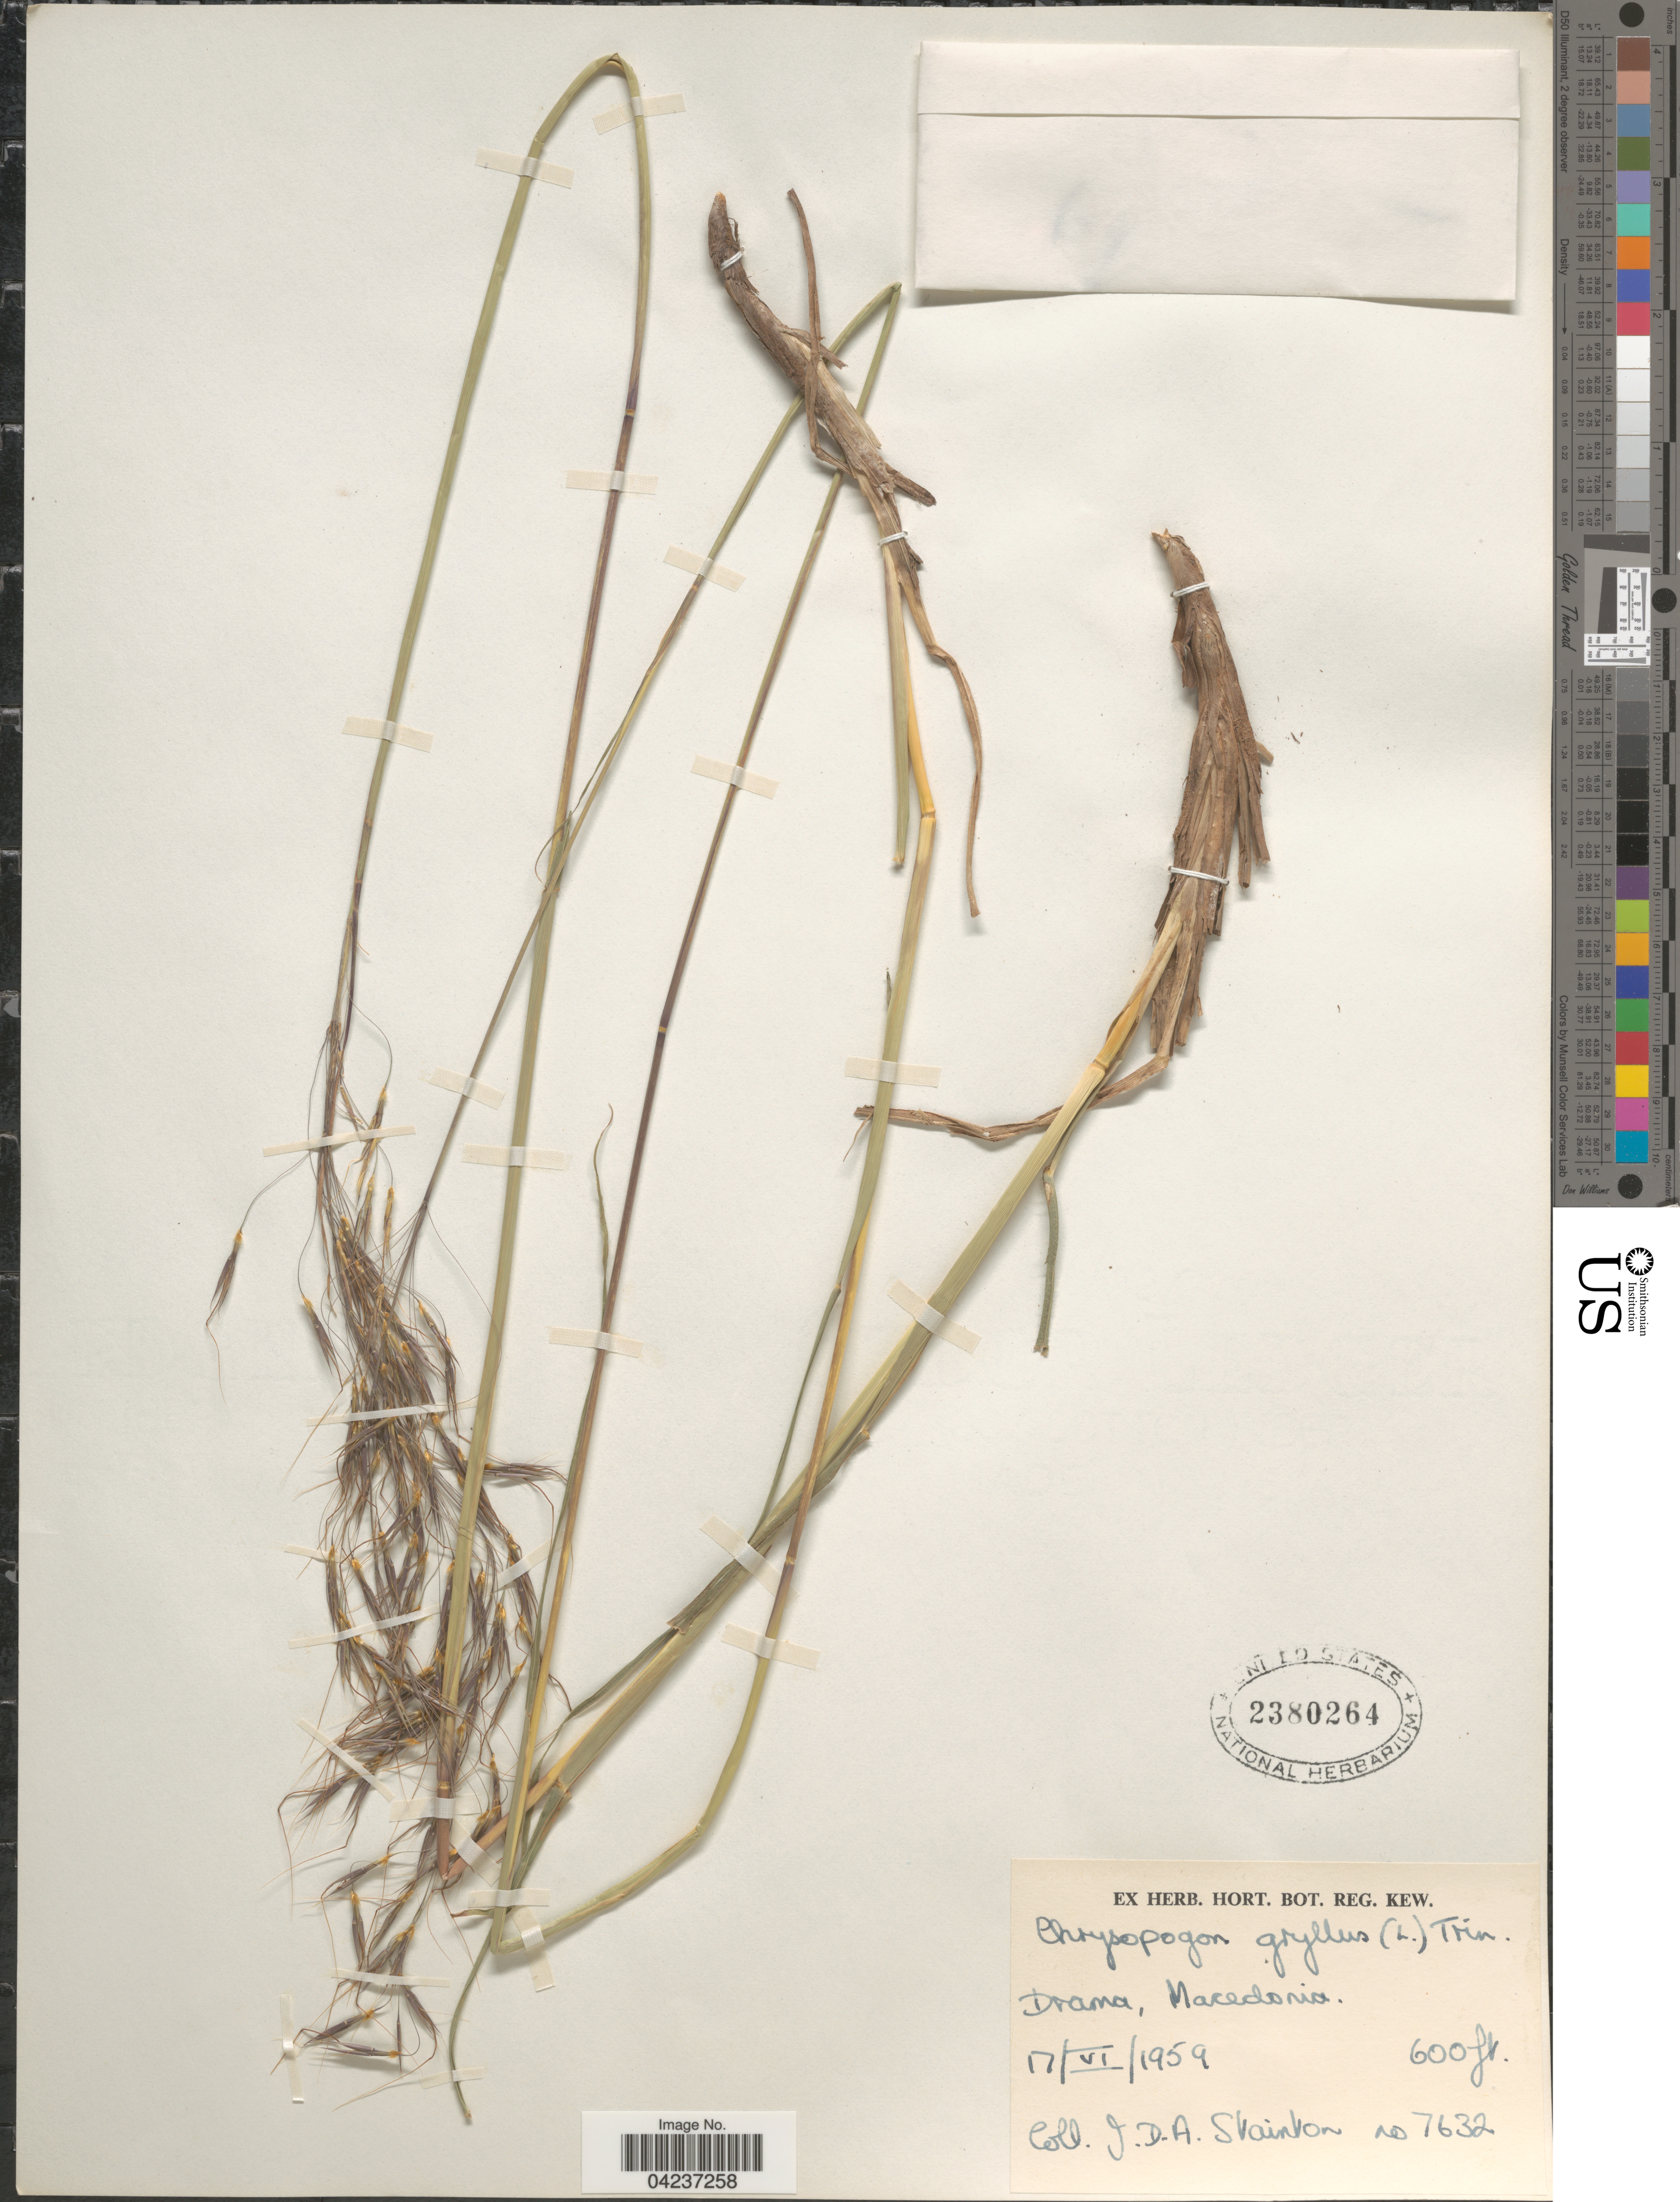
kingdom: Plantae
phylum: Tracheophyta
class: Liliopsida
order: Poales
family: Poaceae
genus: Chrysopogon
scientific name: Chrysopogon gryllus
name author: (L.) Trin.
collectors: J. Stainton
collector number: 7632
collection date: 1959-06-17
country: Greece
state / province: East Macedonia and Thrace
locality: Drama.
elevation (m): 183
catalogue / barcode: US 2380264